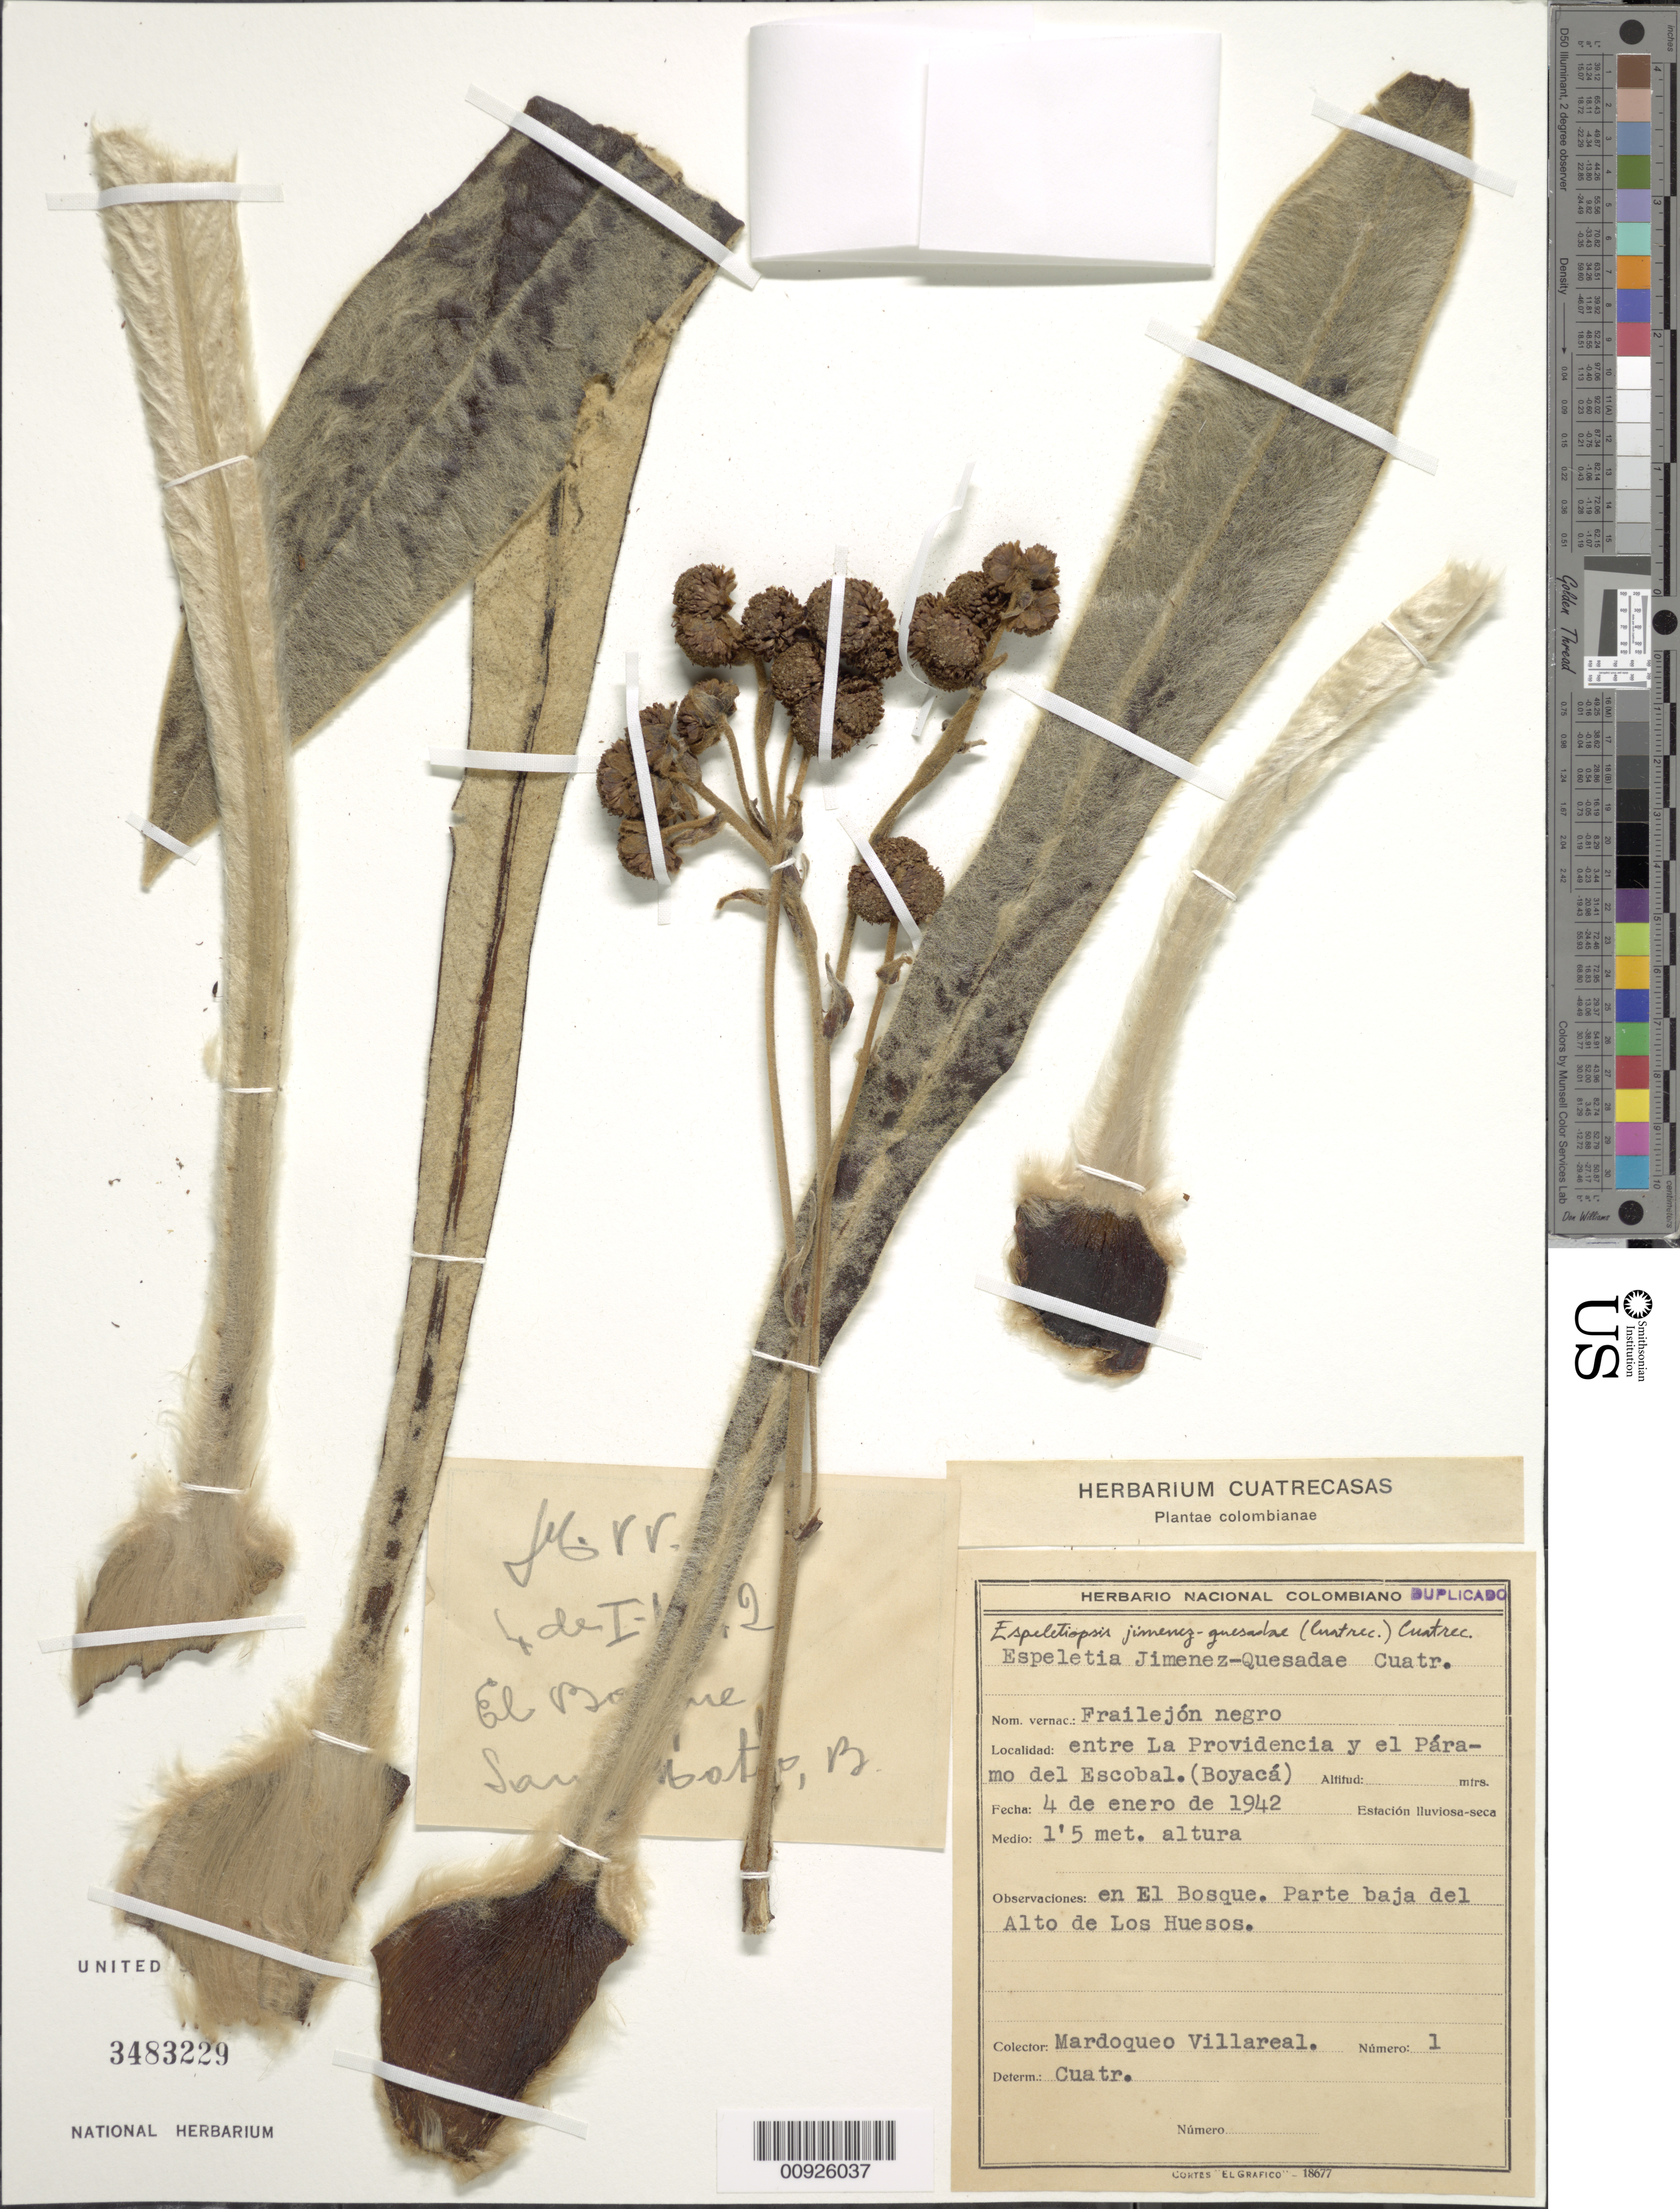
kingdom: Plantae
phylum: Tracheophyta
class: Magnoliopsida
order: Asterales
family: Asteraceae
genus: Espeletiopsis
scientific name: Espeletiopsis jimenez-quesadae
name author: (Cuatrec.) Cuatrec.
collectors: M. Villareal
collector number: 1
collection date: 1942-01-04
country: Colombia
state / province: Boyacá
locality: Entre La Providencia y el Paramo del Escobal. (Boyaca)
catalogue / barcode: US 3483229